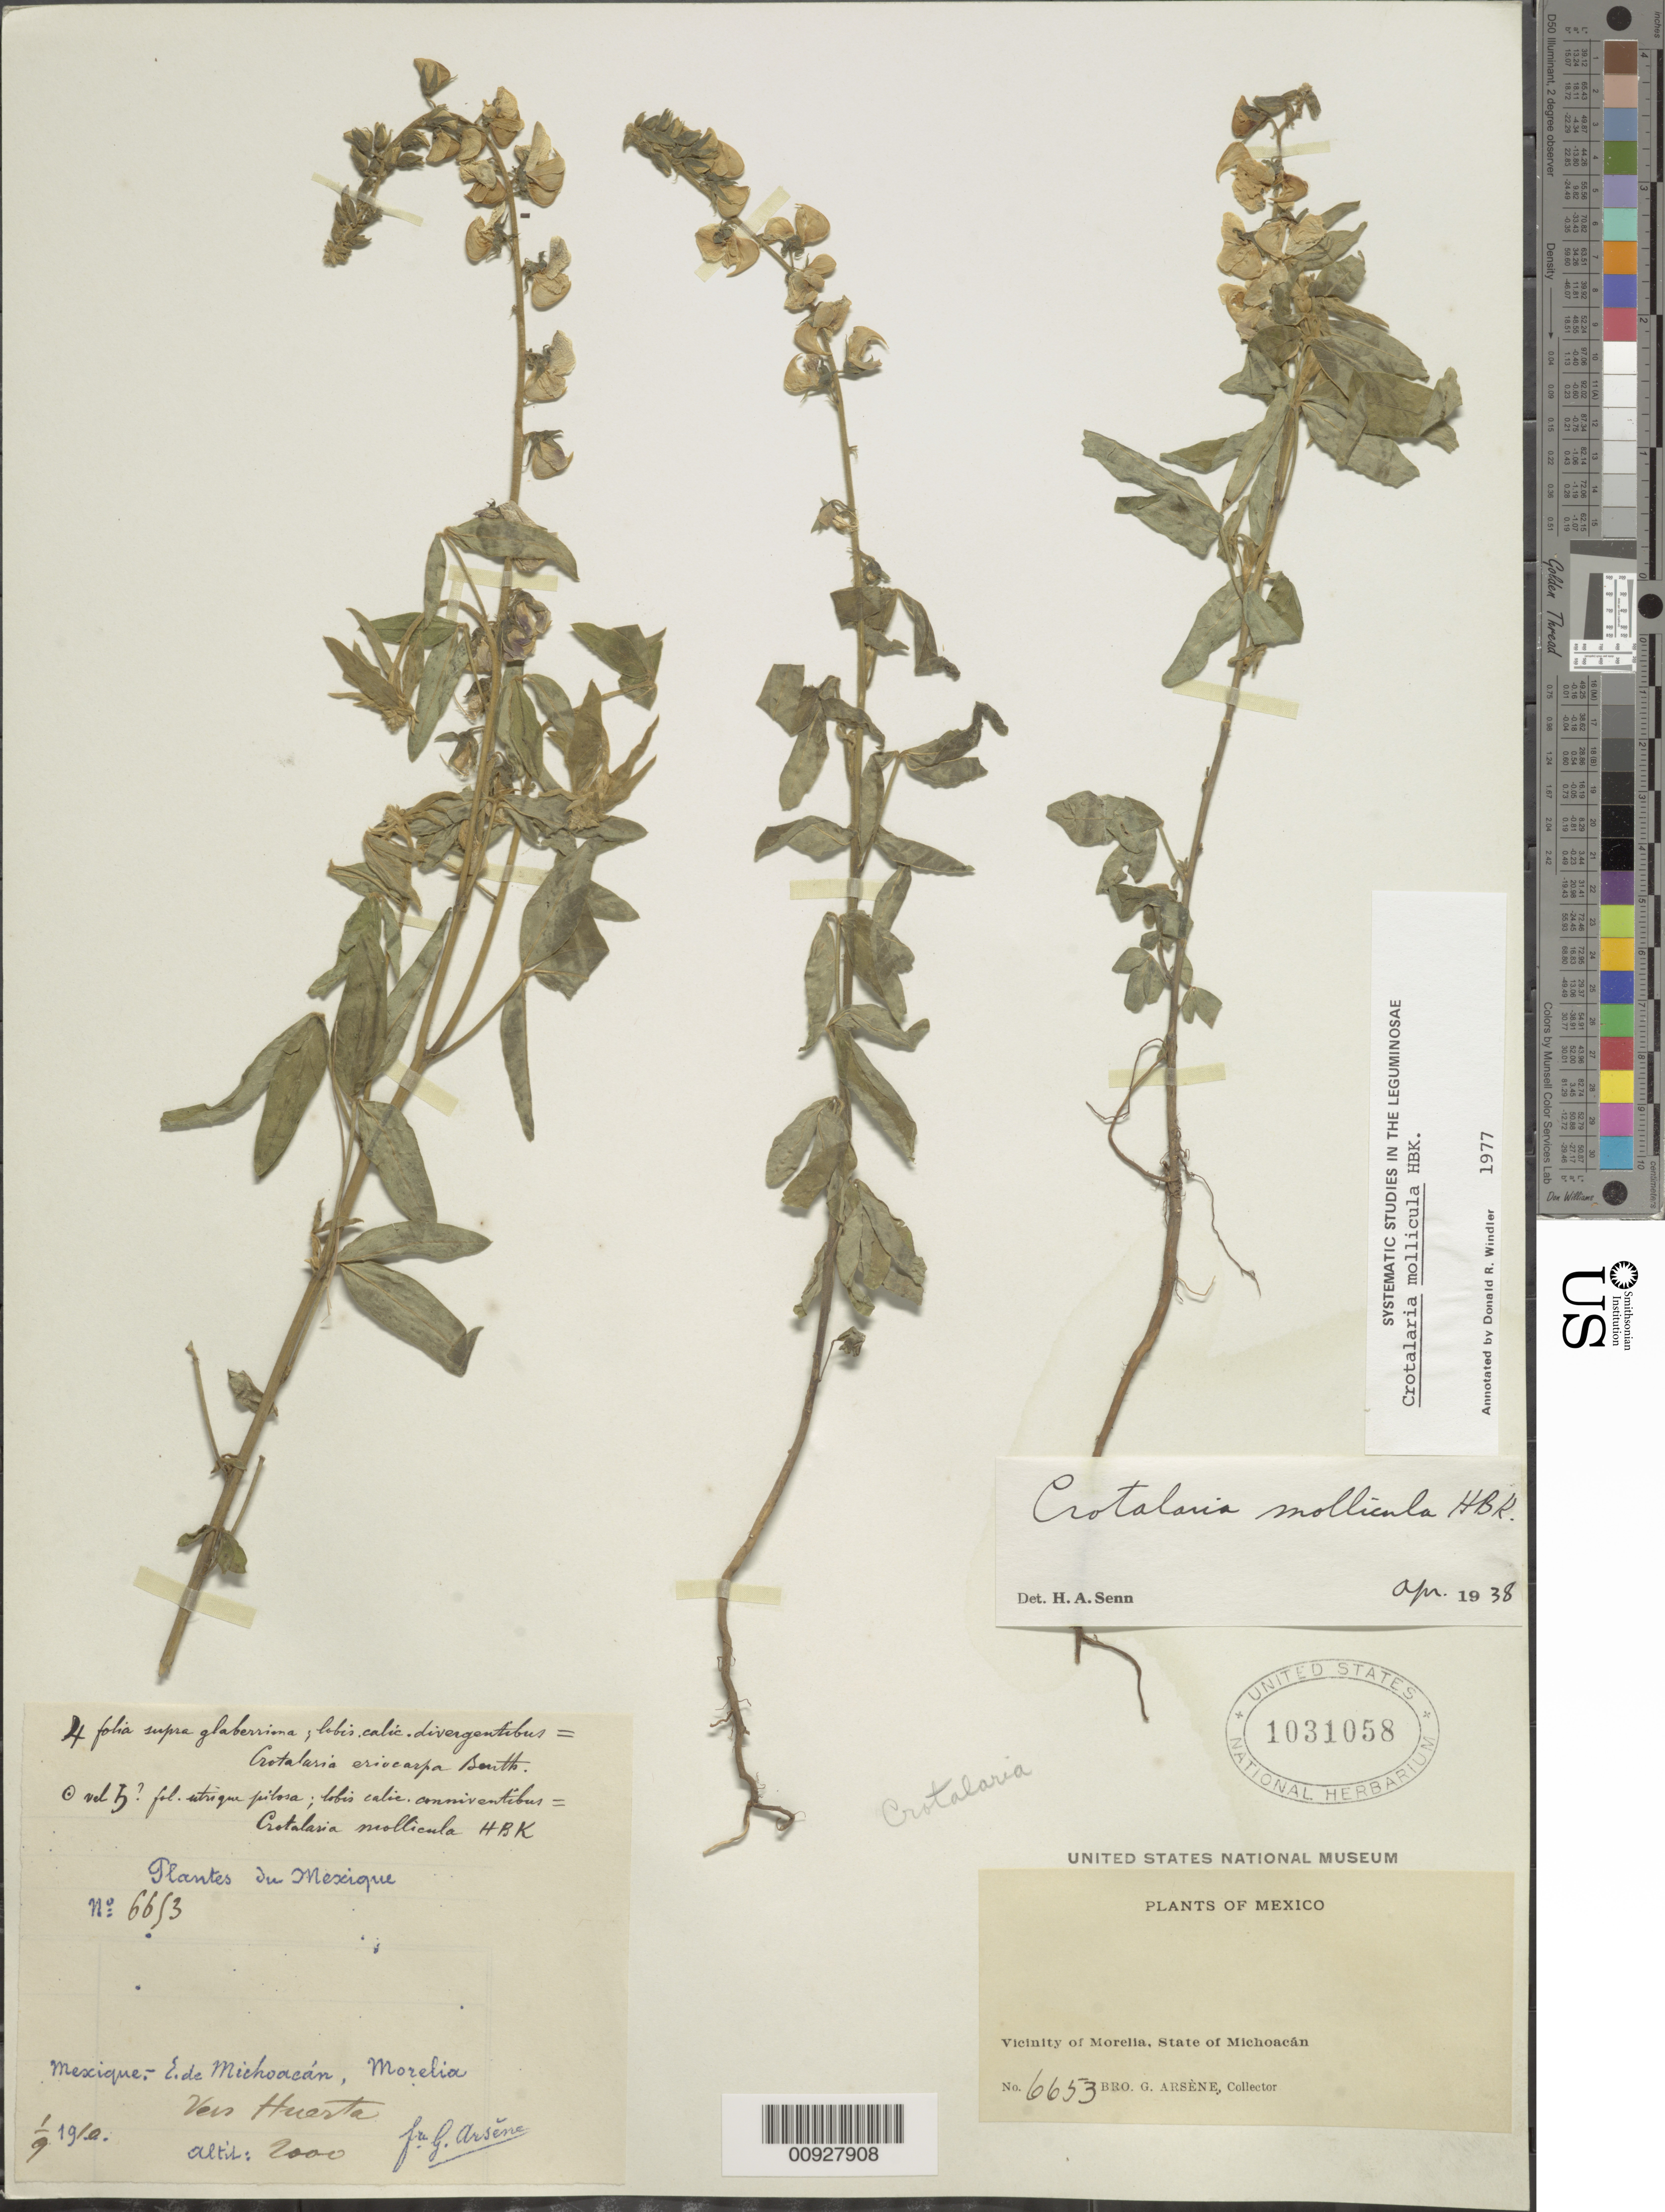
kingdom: Plantae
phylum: Tracheophyta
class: Magnoliopsida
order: Fabales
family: Fabaceae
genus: Crotalaria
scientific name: Crotalaria mollicula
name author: Kunth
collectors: Bro. G. Arsène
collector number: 6653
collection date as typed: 01 Sep 1910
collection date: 1910-09-01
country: Mexico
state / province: Michoacán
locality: E. de Michoacán, Morelia, Vers Huerta.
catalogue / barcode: US 1031058